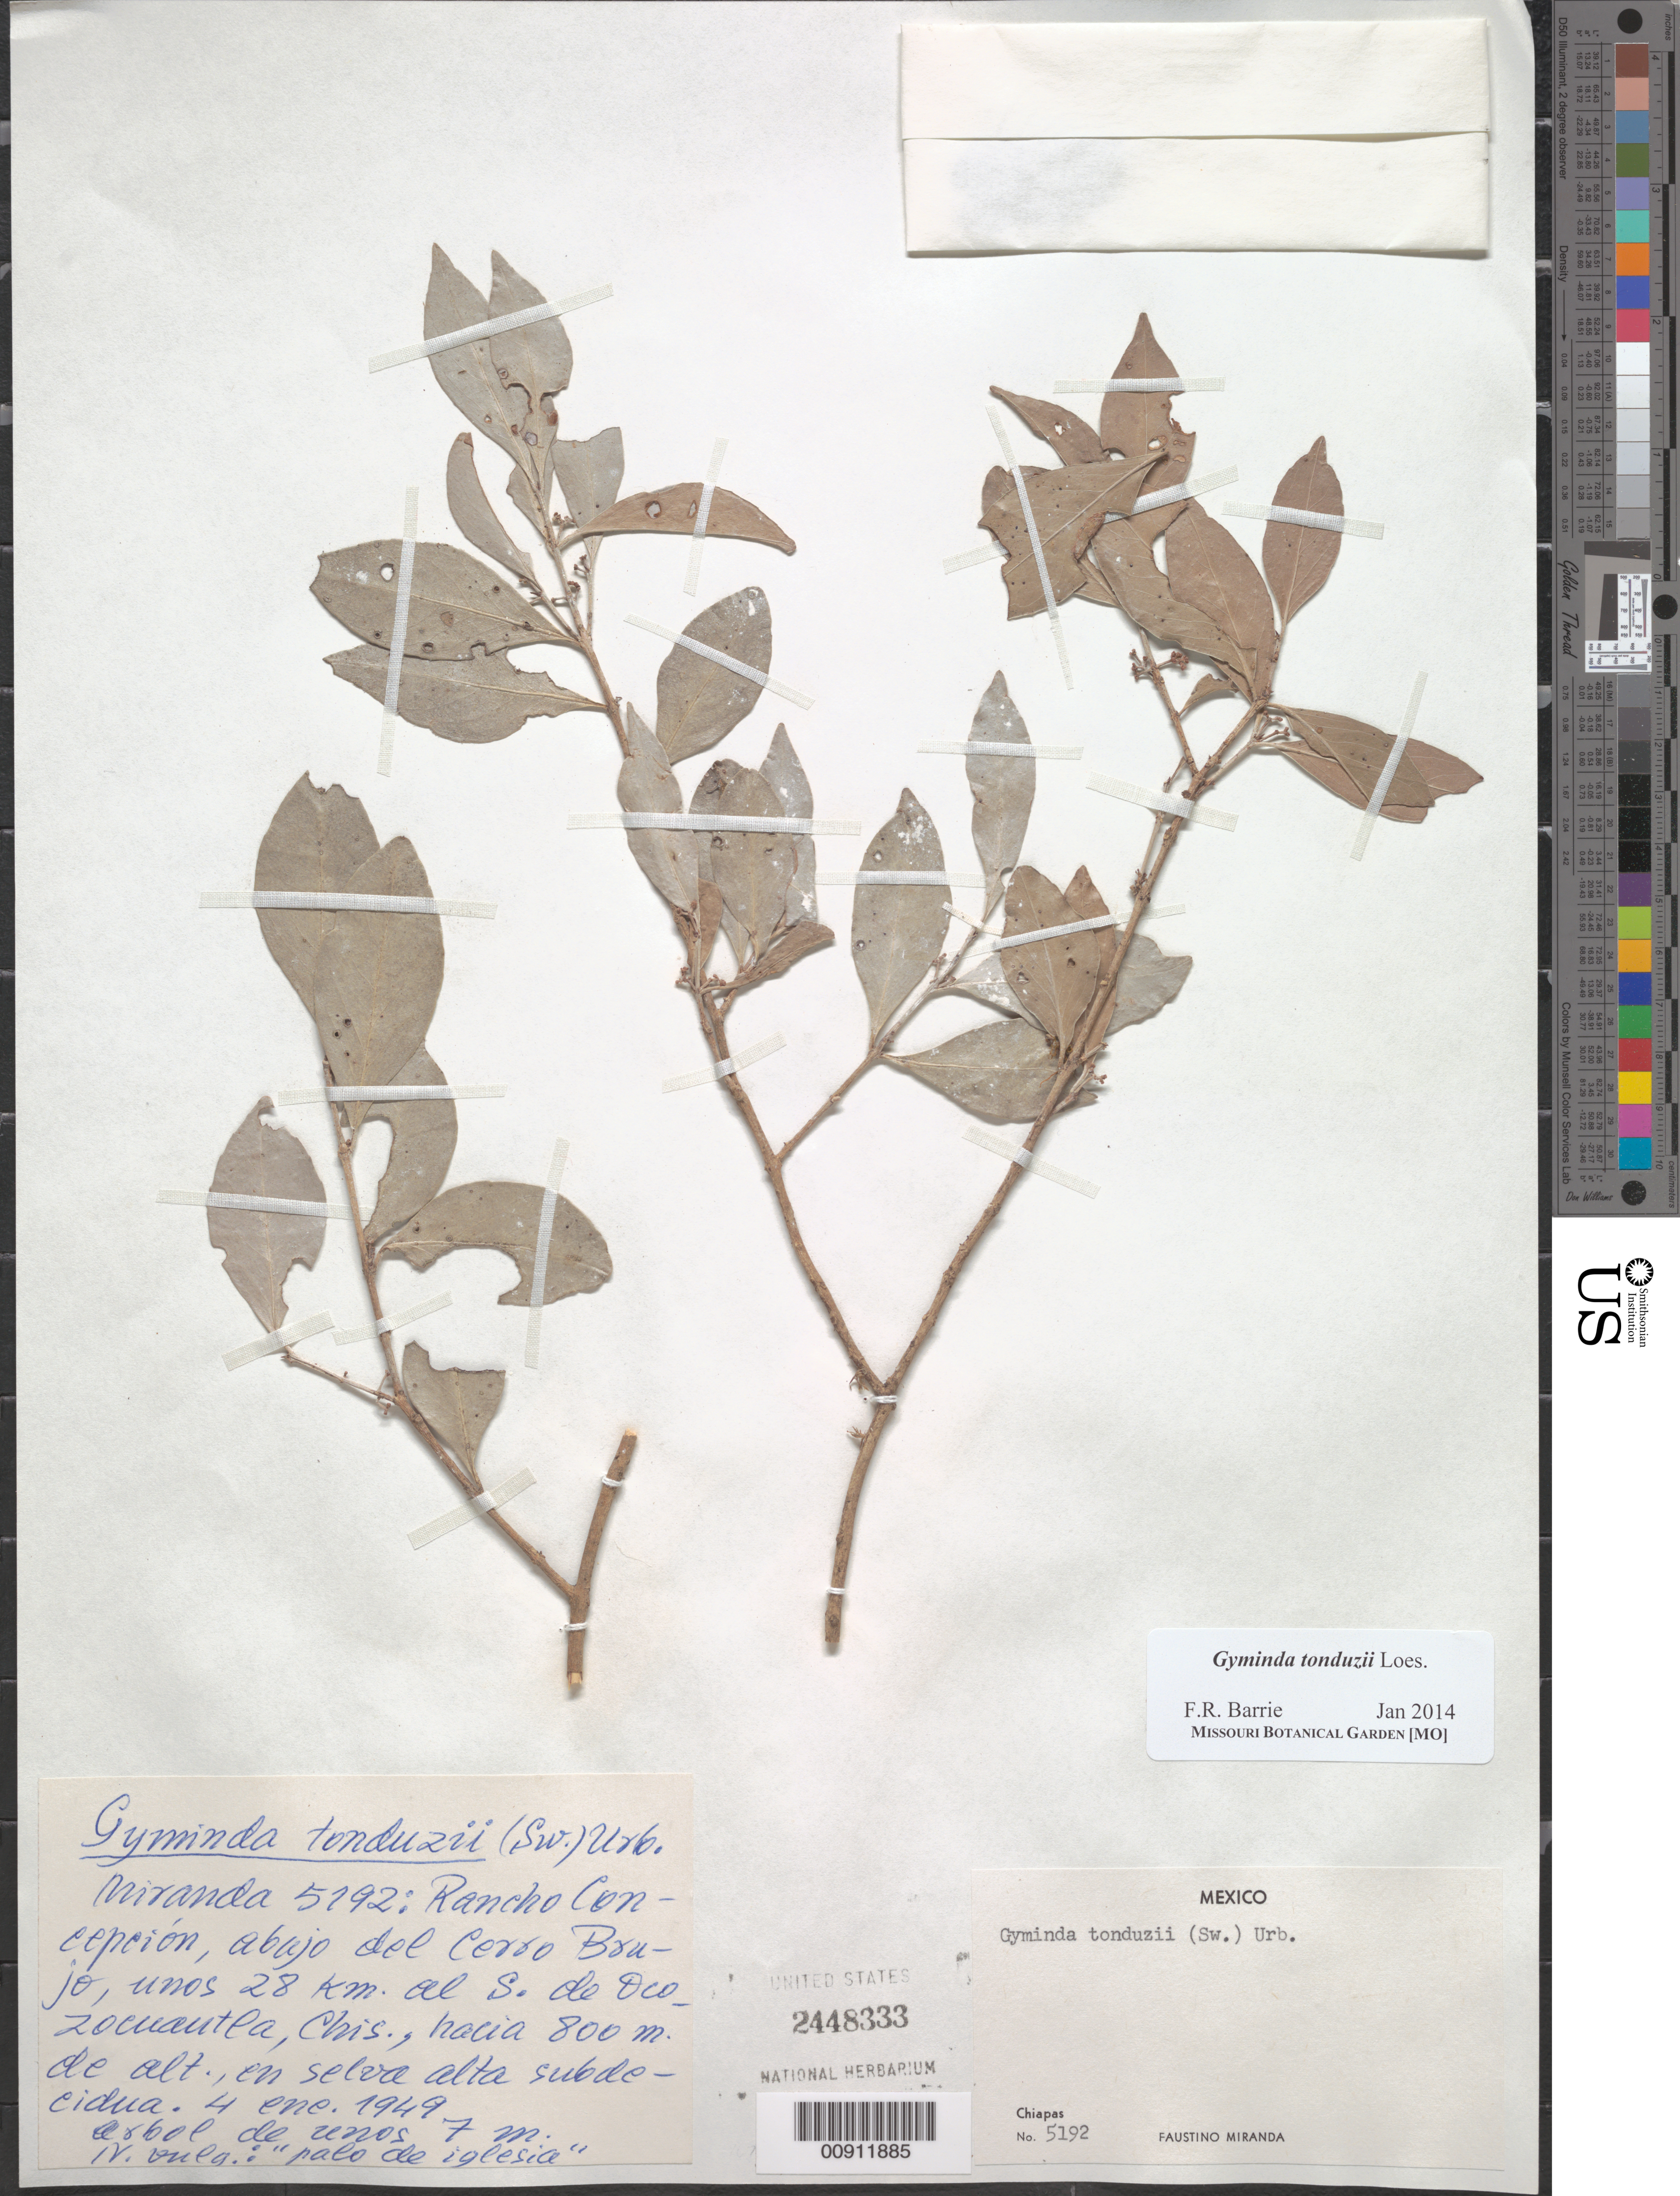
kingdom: Plantae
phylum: Tracheophyta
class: Magnoliopsida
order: Celastrales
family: Celastraceae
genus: Crossopetalum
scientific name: Crossopetalum tonduzii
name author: (Loes.) Lundell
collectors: Miranda G., F.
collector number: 5192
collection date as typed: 04 Jan 1949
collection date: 1949-01-04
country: Mexico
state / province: Chiapas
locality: Rancho Concepción, abajo del Cerro Brujo, unos 28 km. al S. de Ocozocuautla, Chiapas.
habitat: En selva alta subdecidua.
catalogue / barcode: US 2448333